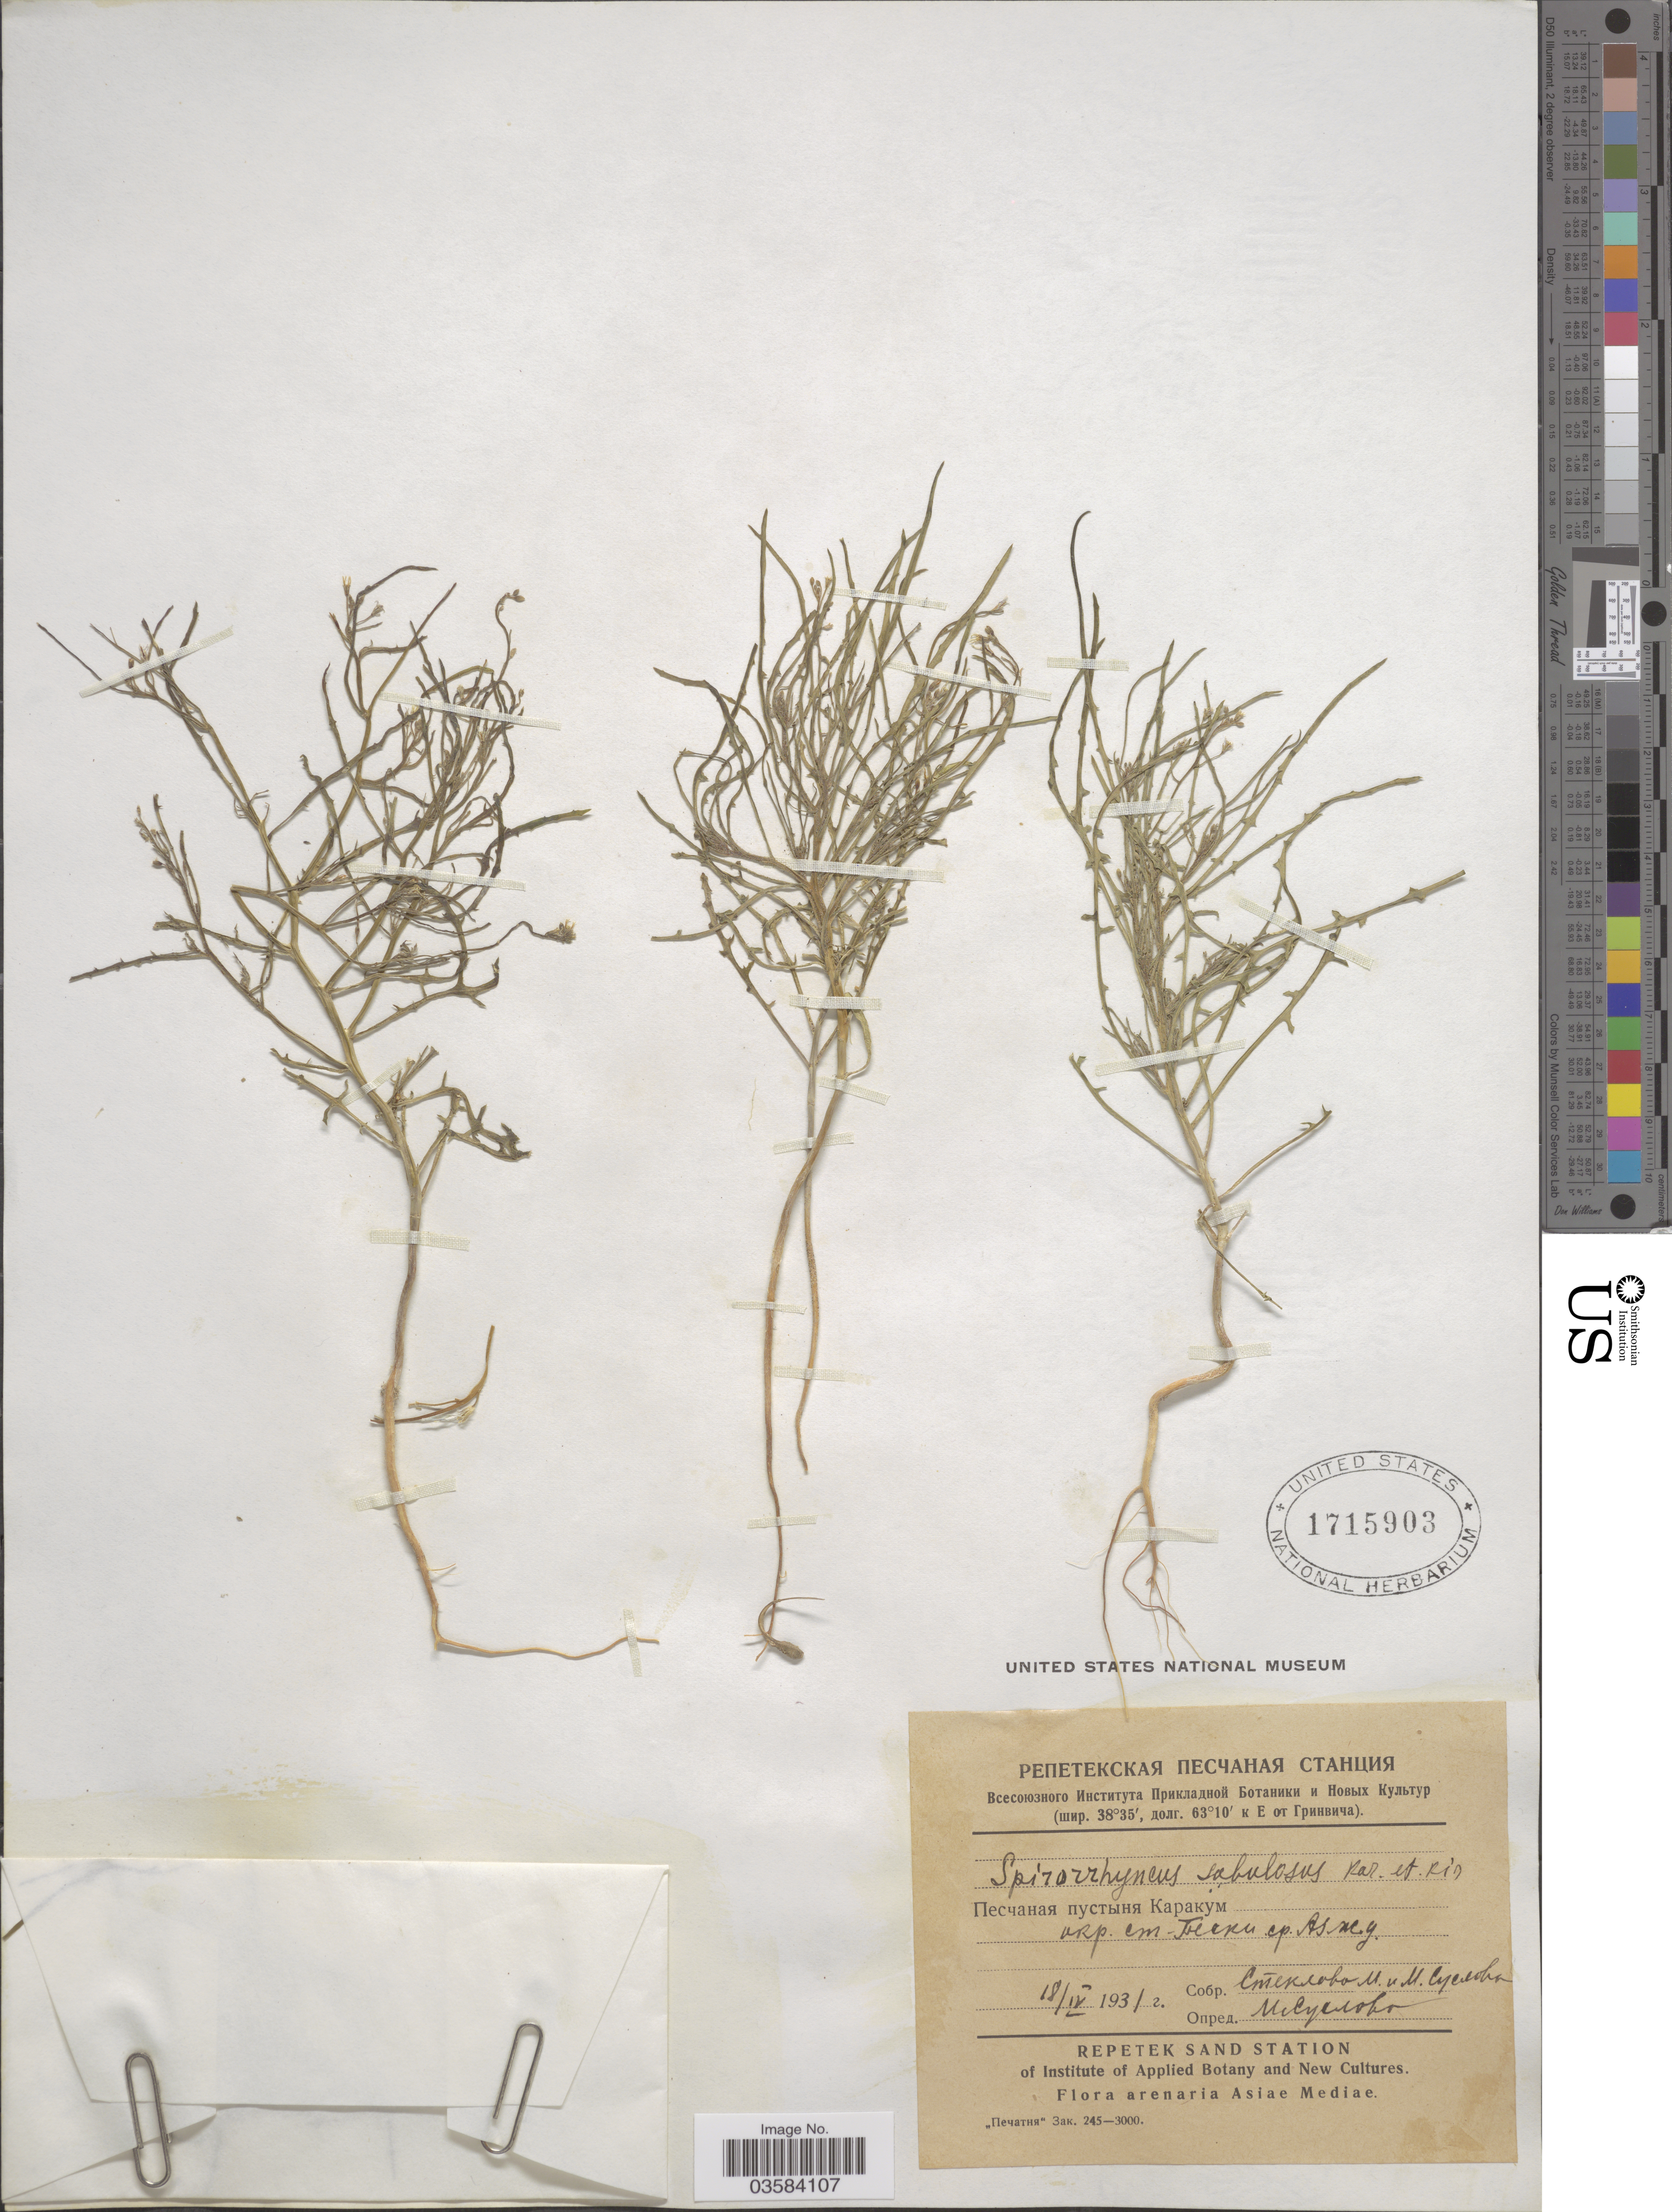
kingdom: Plantae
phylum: Tracheophyta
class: Magnoliopsida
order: Brassicales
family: Brassicaceae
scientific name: Spirorrhynchus sabulosus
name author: Karelin & Kirilov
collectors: M. Steklova & M. Suslova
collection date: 1931-04-18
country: Turkmenistan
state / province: Lebap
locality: Karakum Desert. Arenaria Asiae Mediae.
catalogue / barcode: US 1715903